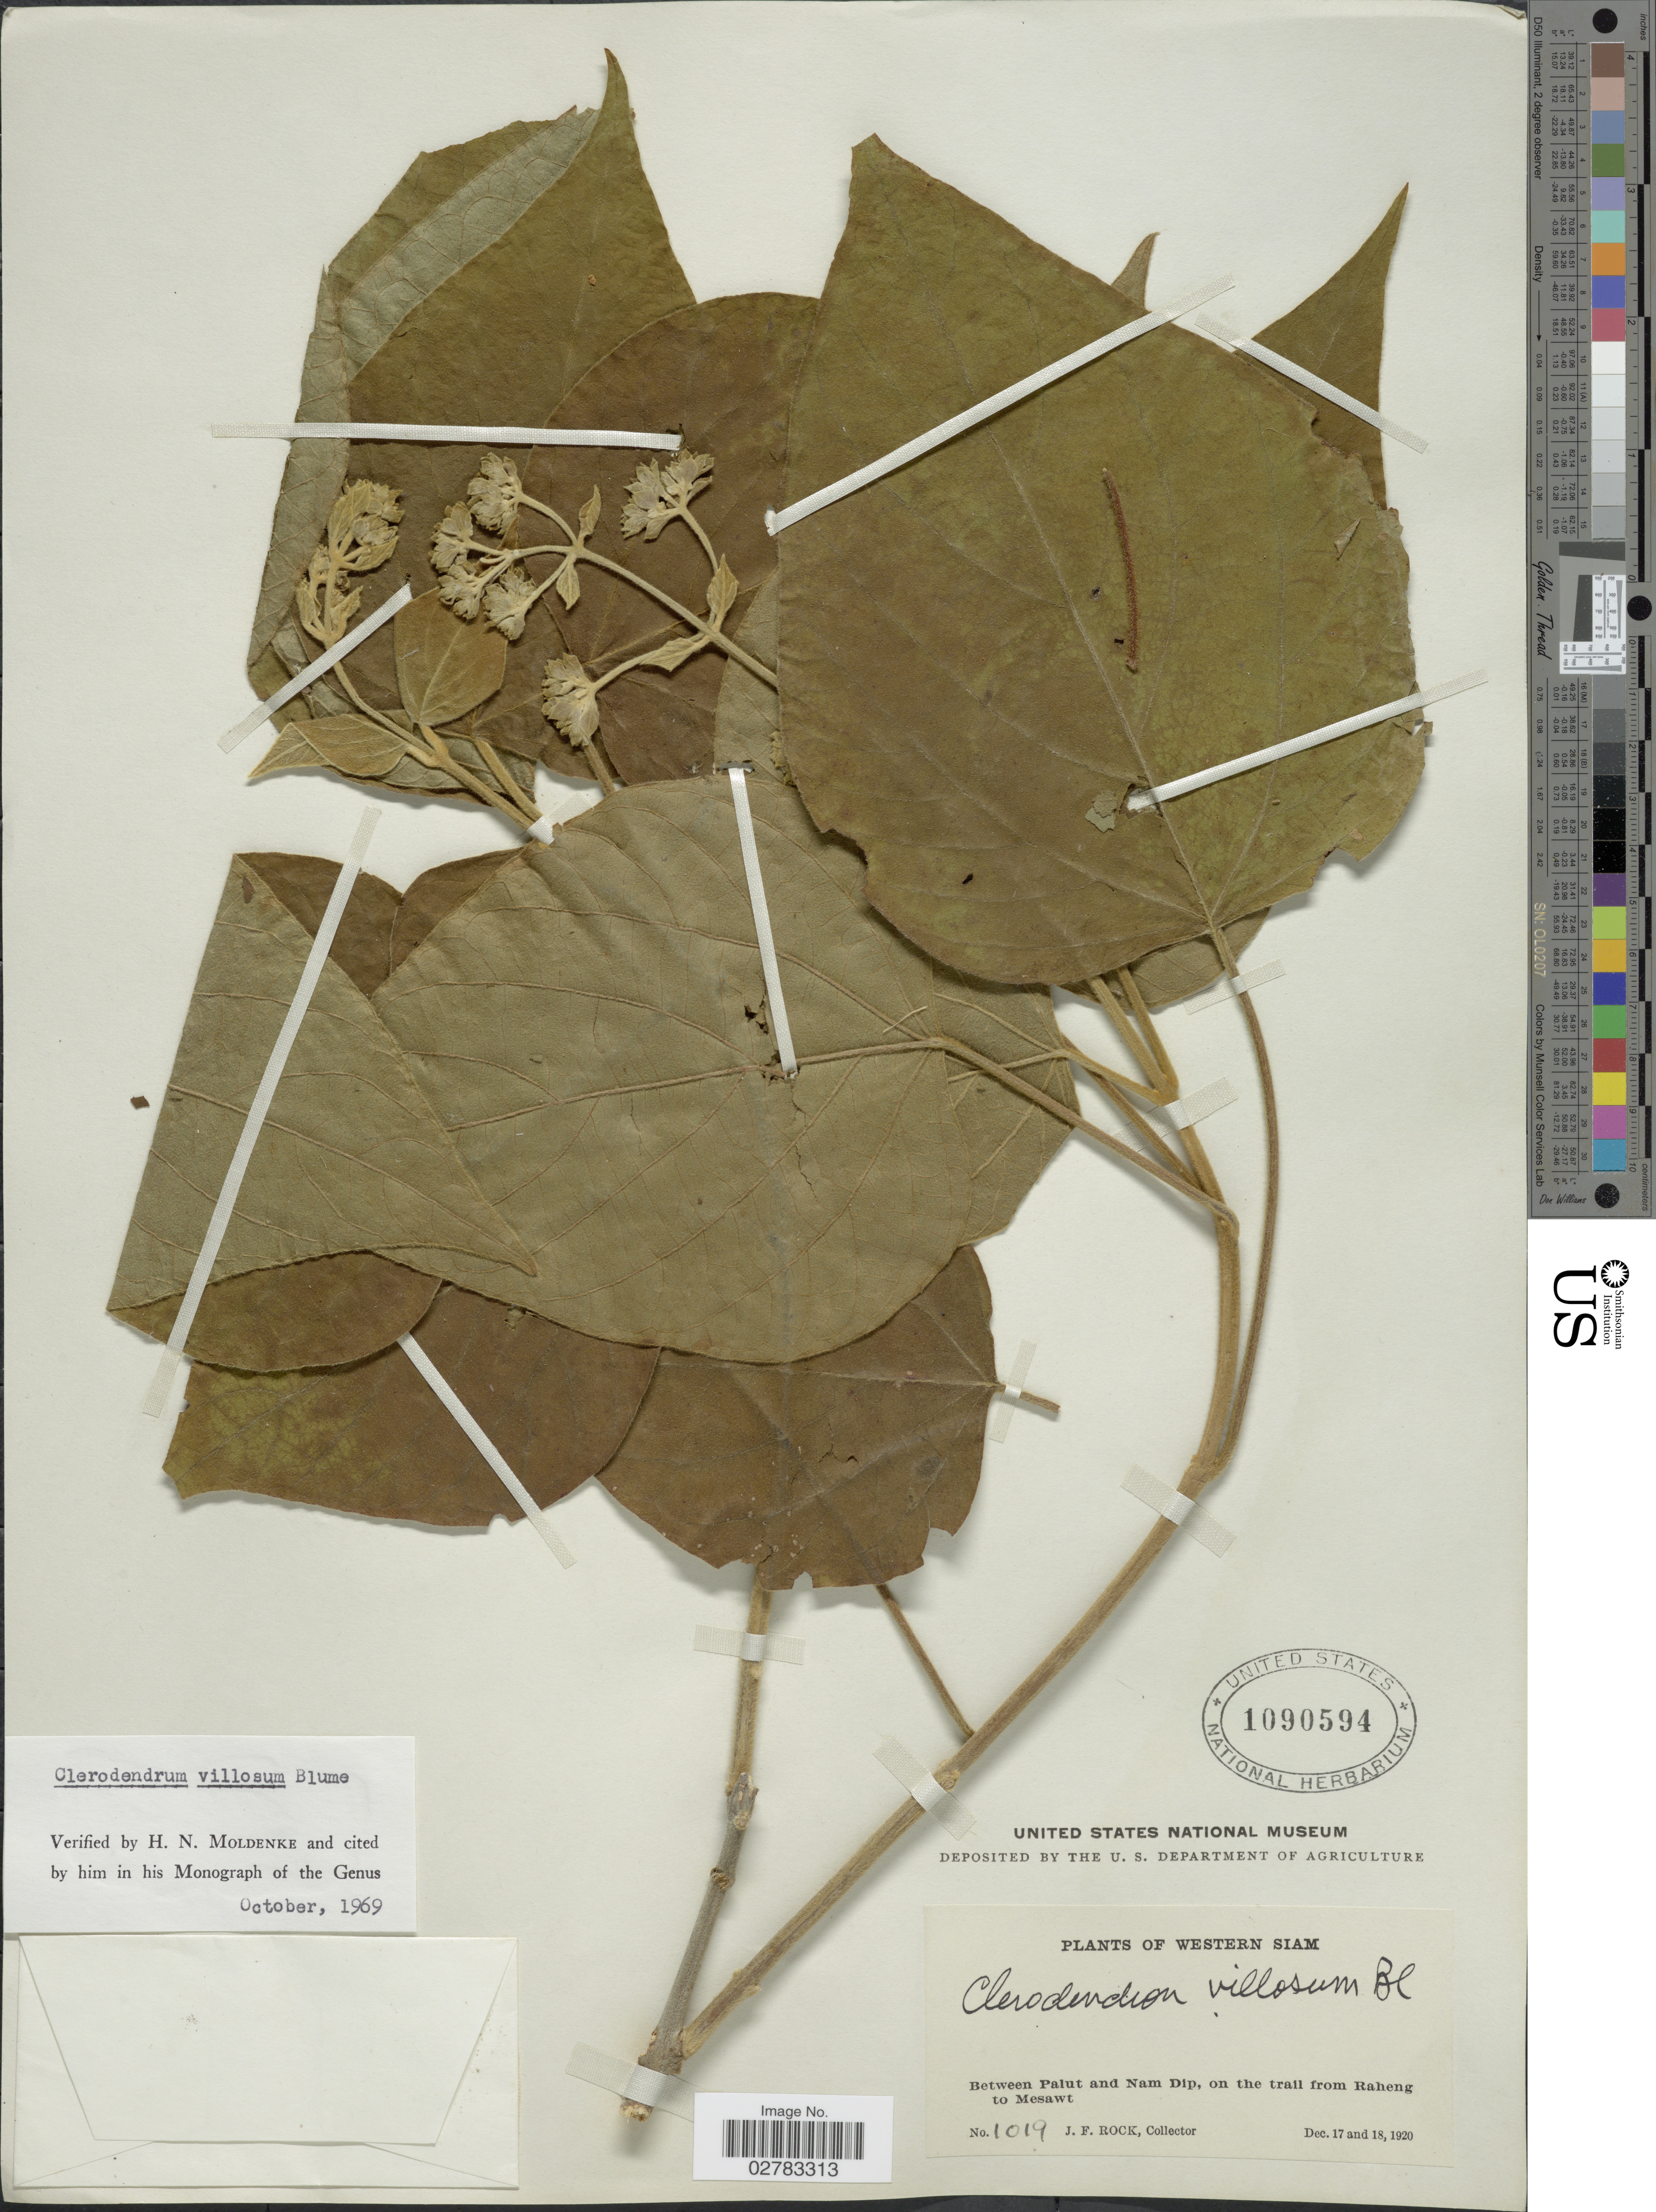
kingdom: Plantae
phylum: Tracheophyta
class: Magnoliopsida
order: Lamiales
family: Lamiaceae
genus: Clerodendrum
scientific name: Clerodendrum villosum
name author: Blume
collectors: J. Rock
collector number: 1019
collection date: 1920-12-17/1920-12-18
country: Thailand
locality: Western Siam, between Palut and Nam Dip, on the trail from Raheng to Mesawt.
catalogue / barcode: US 1090594